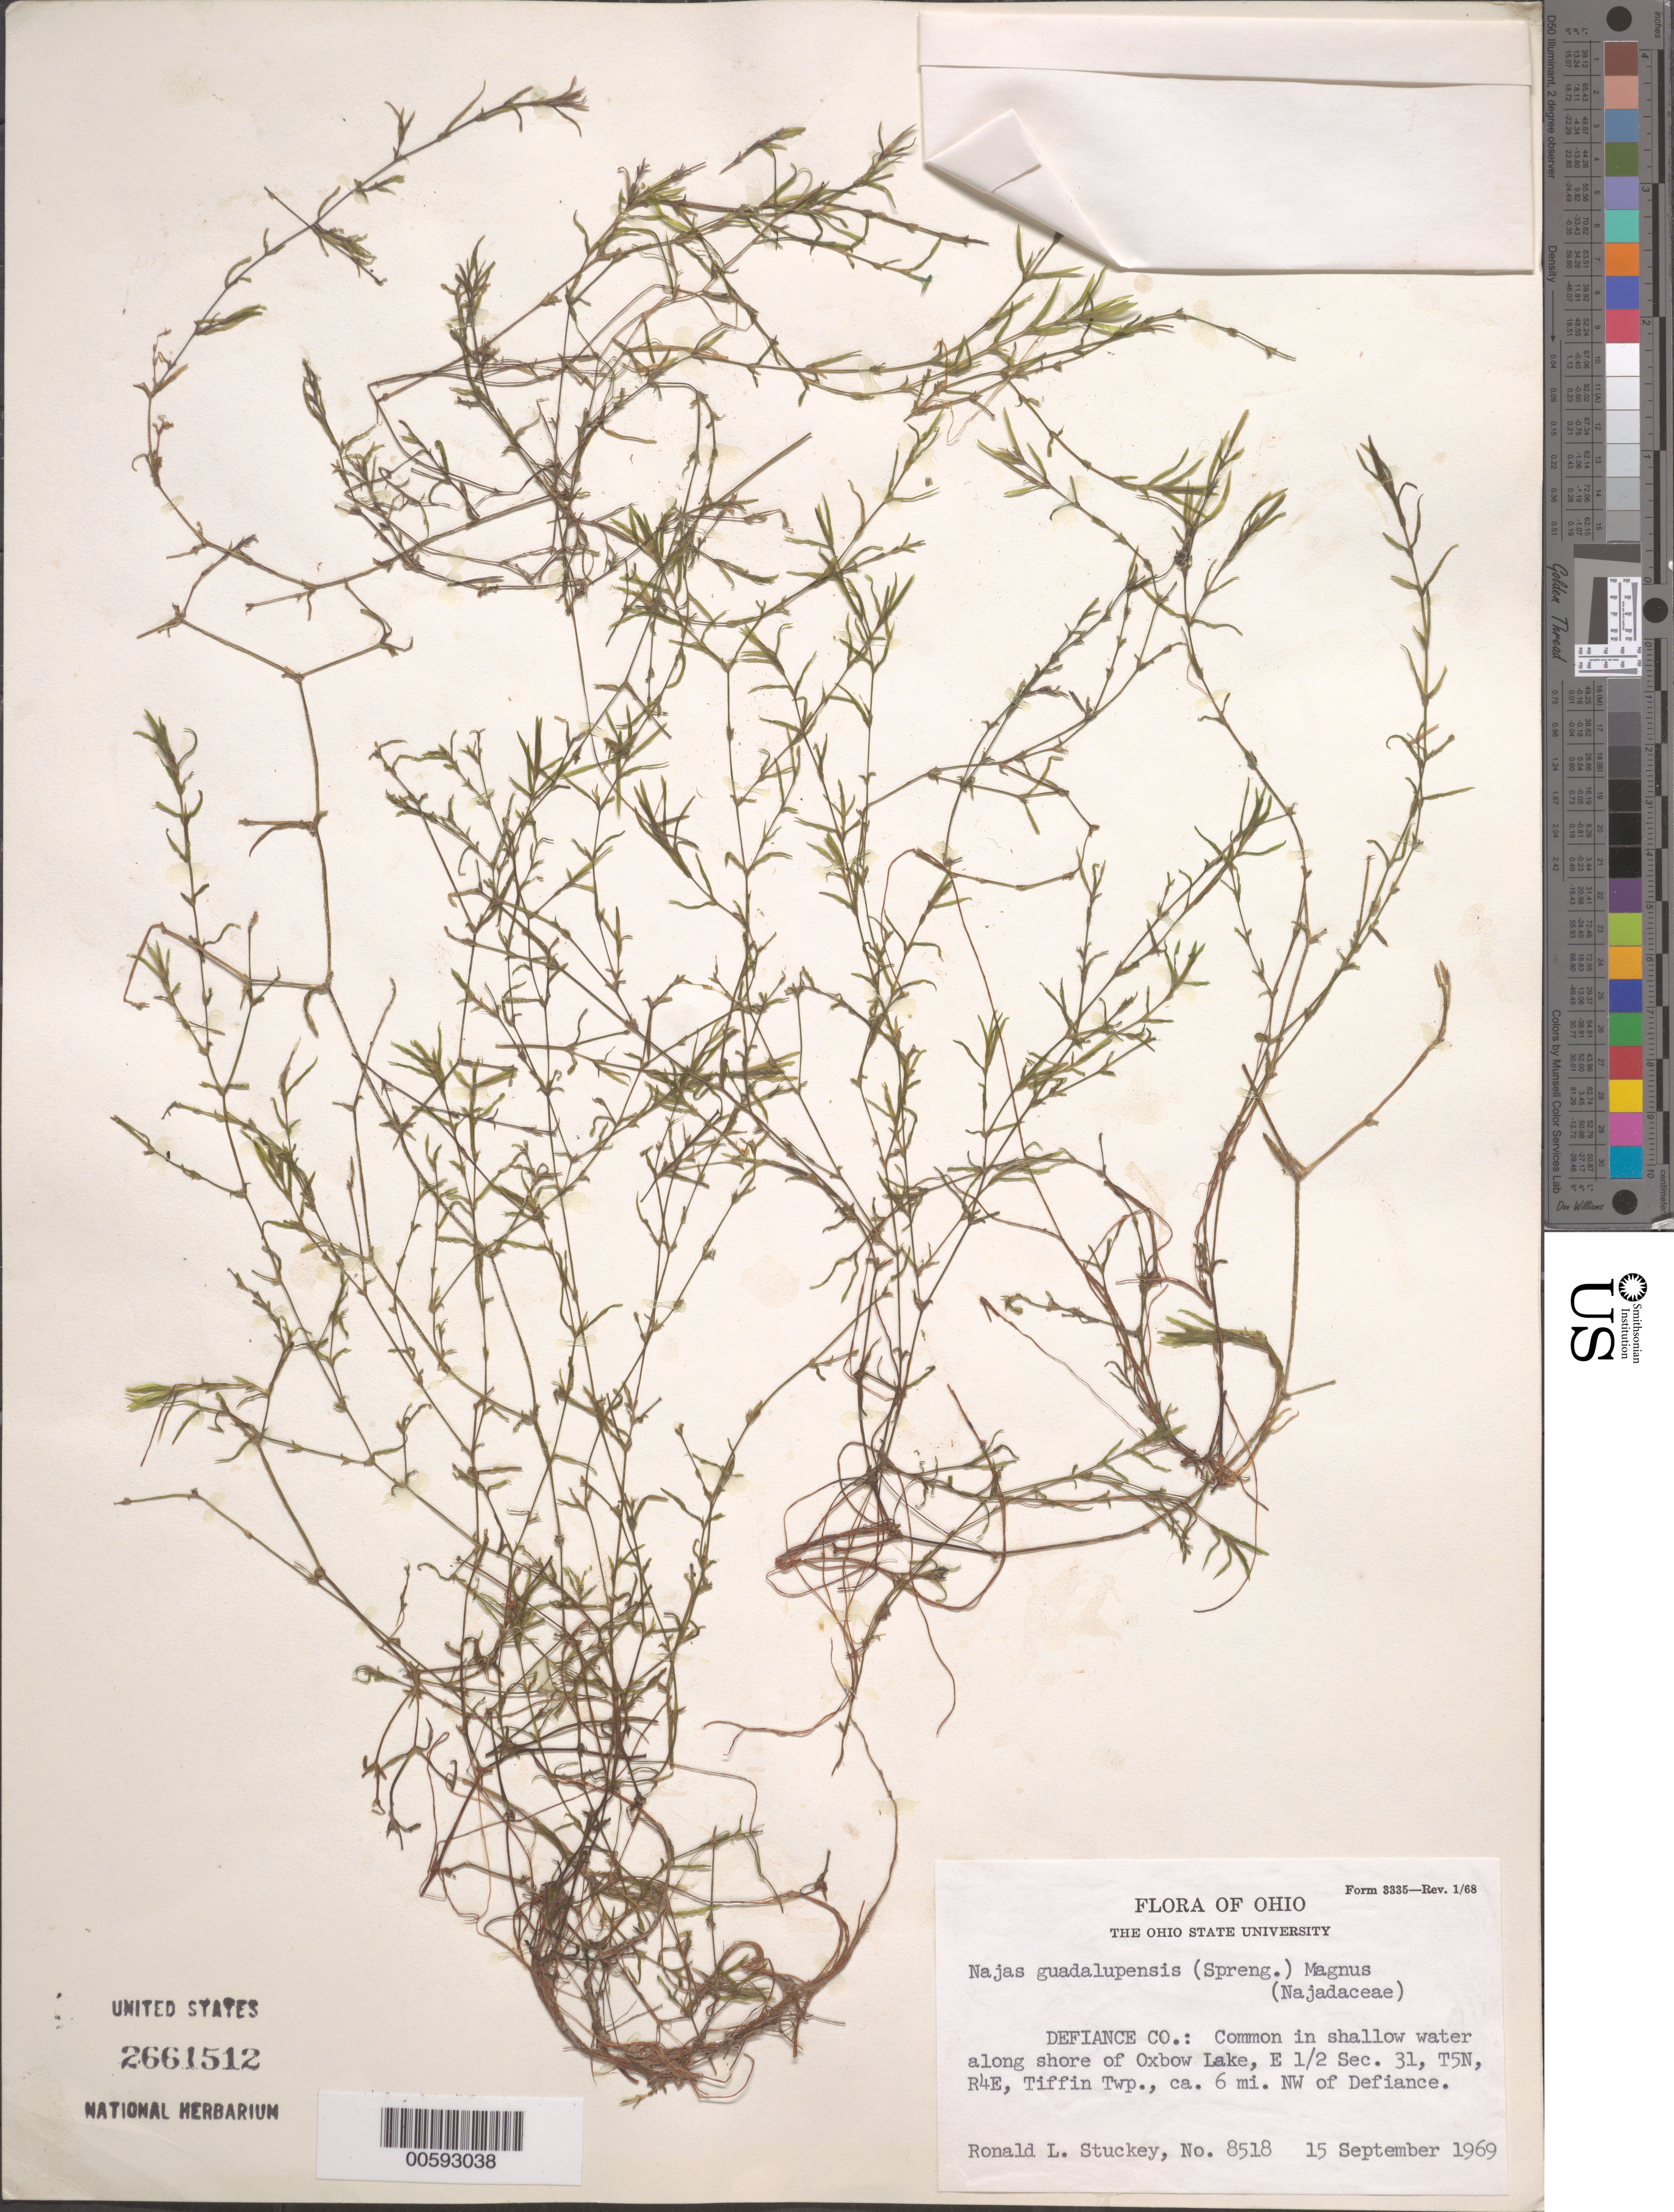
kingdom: Plantae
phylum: Tracheophyta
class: Liliopsida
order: Alismatales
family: Hydrocharitaceae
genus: Najas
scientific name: Najas guadalupensis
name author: (Spreng.) Magnus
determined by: Haynes, R. R.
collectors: R. L. Stuckey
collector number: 8518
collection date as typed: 15 Sep 1969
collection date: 1969-09-15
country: United States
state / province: Ohio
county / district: Defiance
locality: Oxbow Lake, Tiffin Twp. NW of Defiance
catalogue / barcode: US 2661512